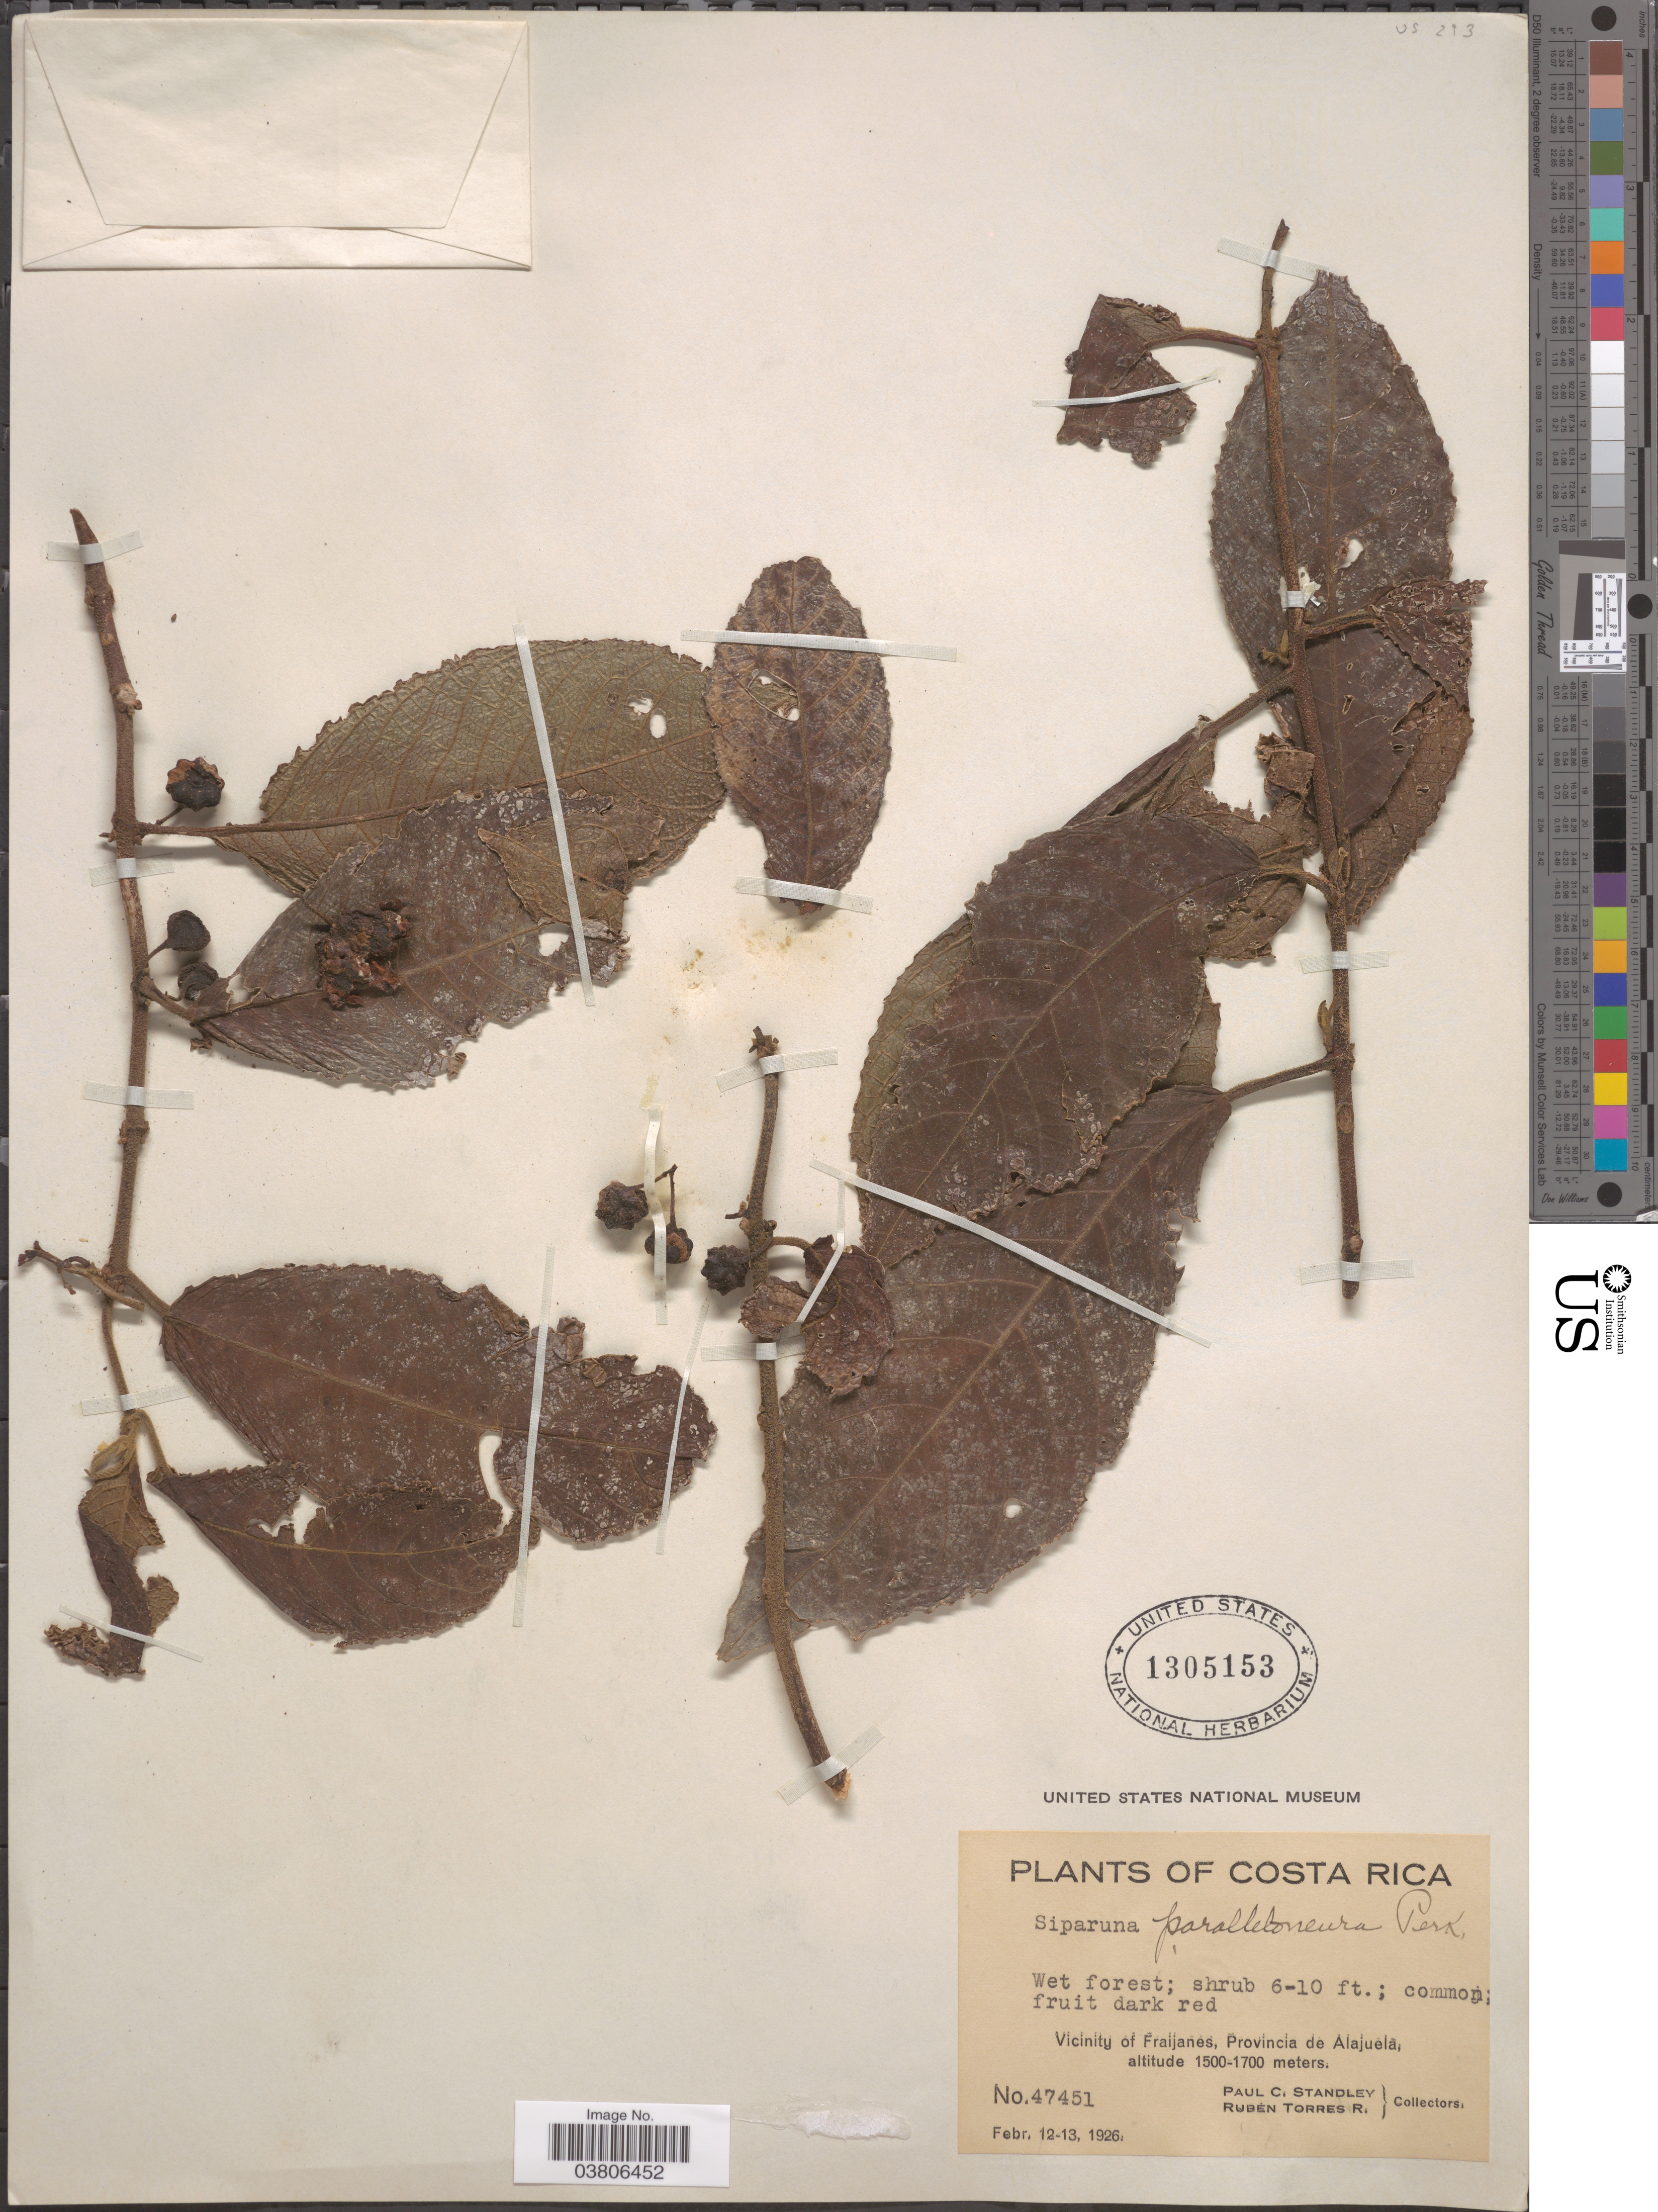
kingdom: Plantae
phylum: Tracheophyta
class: Magnoliopsida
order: Laurales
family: Siparunaceae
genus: Siparuna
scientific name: Siparuna paralleloneura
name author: Perkins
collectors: P. C. Standley & R. Torres Rojas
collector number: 47451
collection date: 1926-02-12/1926-02-13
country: Costa Rica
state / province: Alajuela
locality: Vicinity of Fraijanes.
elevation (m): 1500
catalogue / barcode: US 1305153